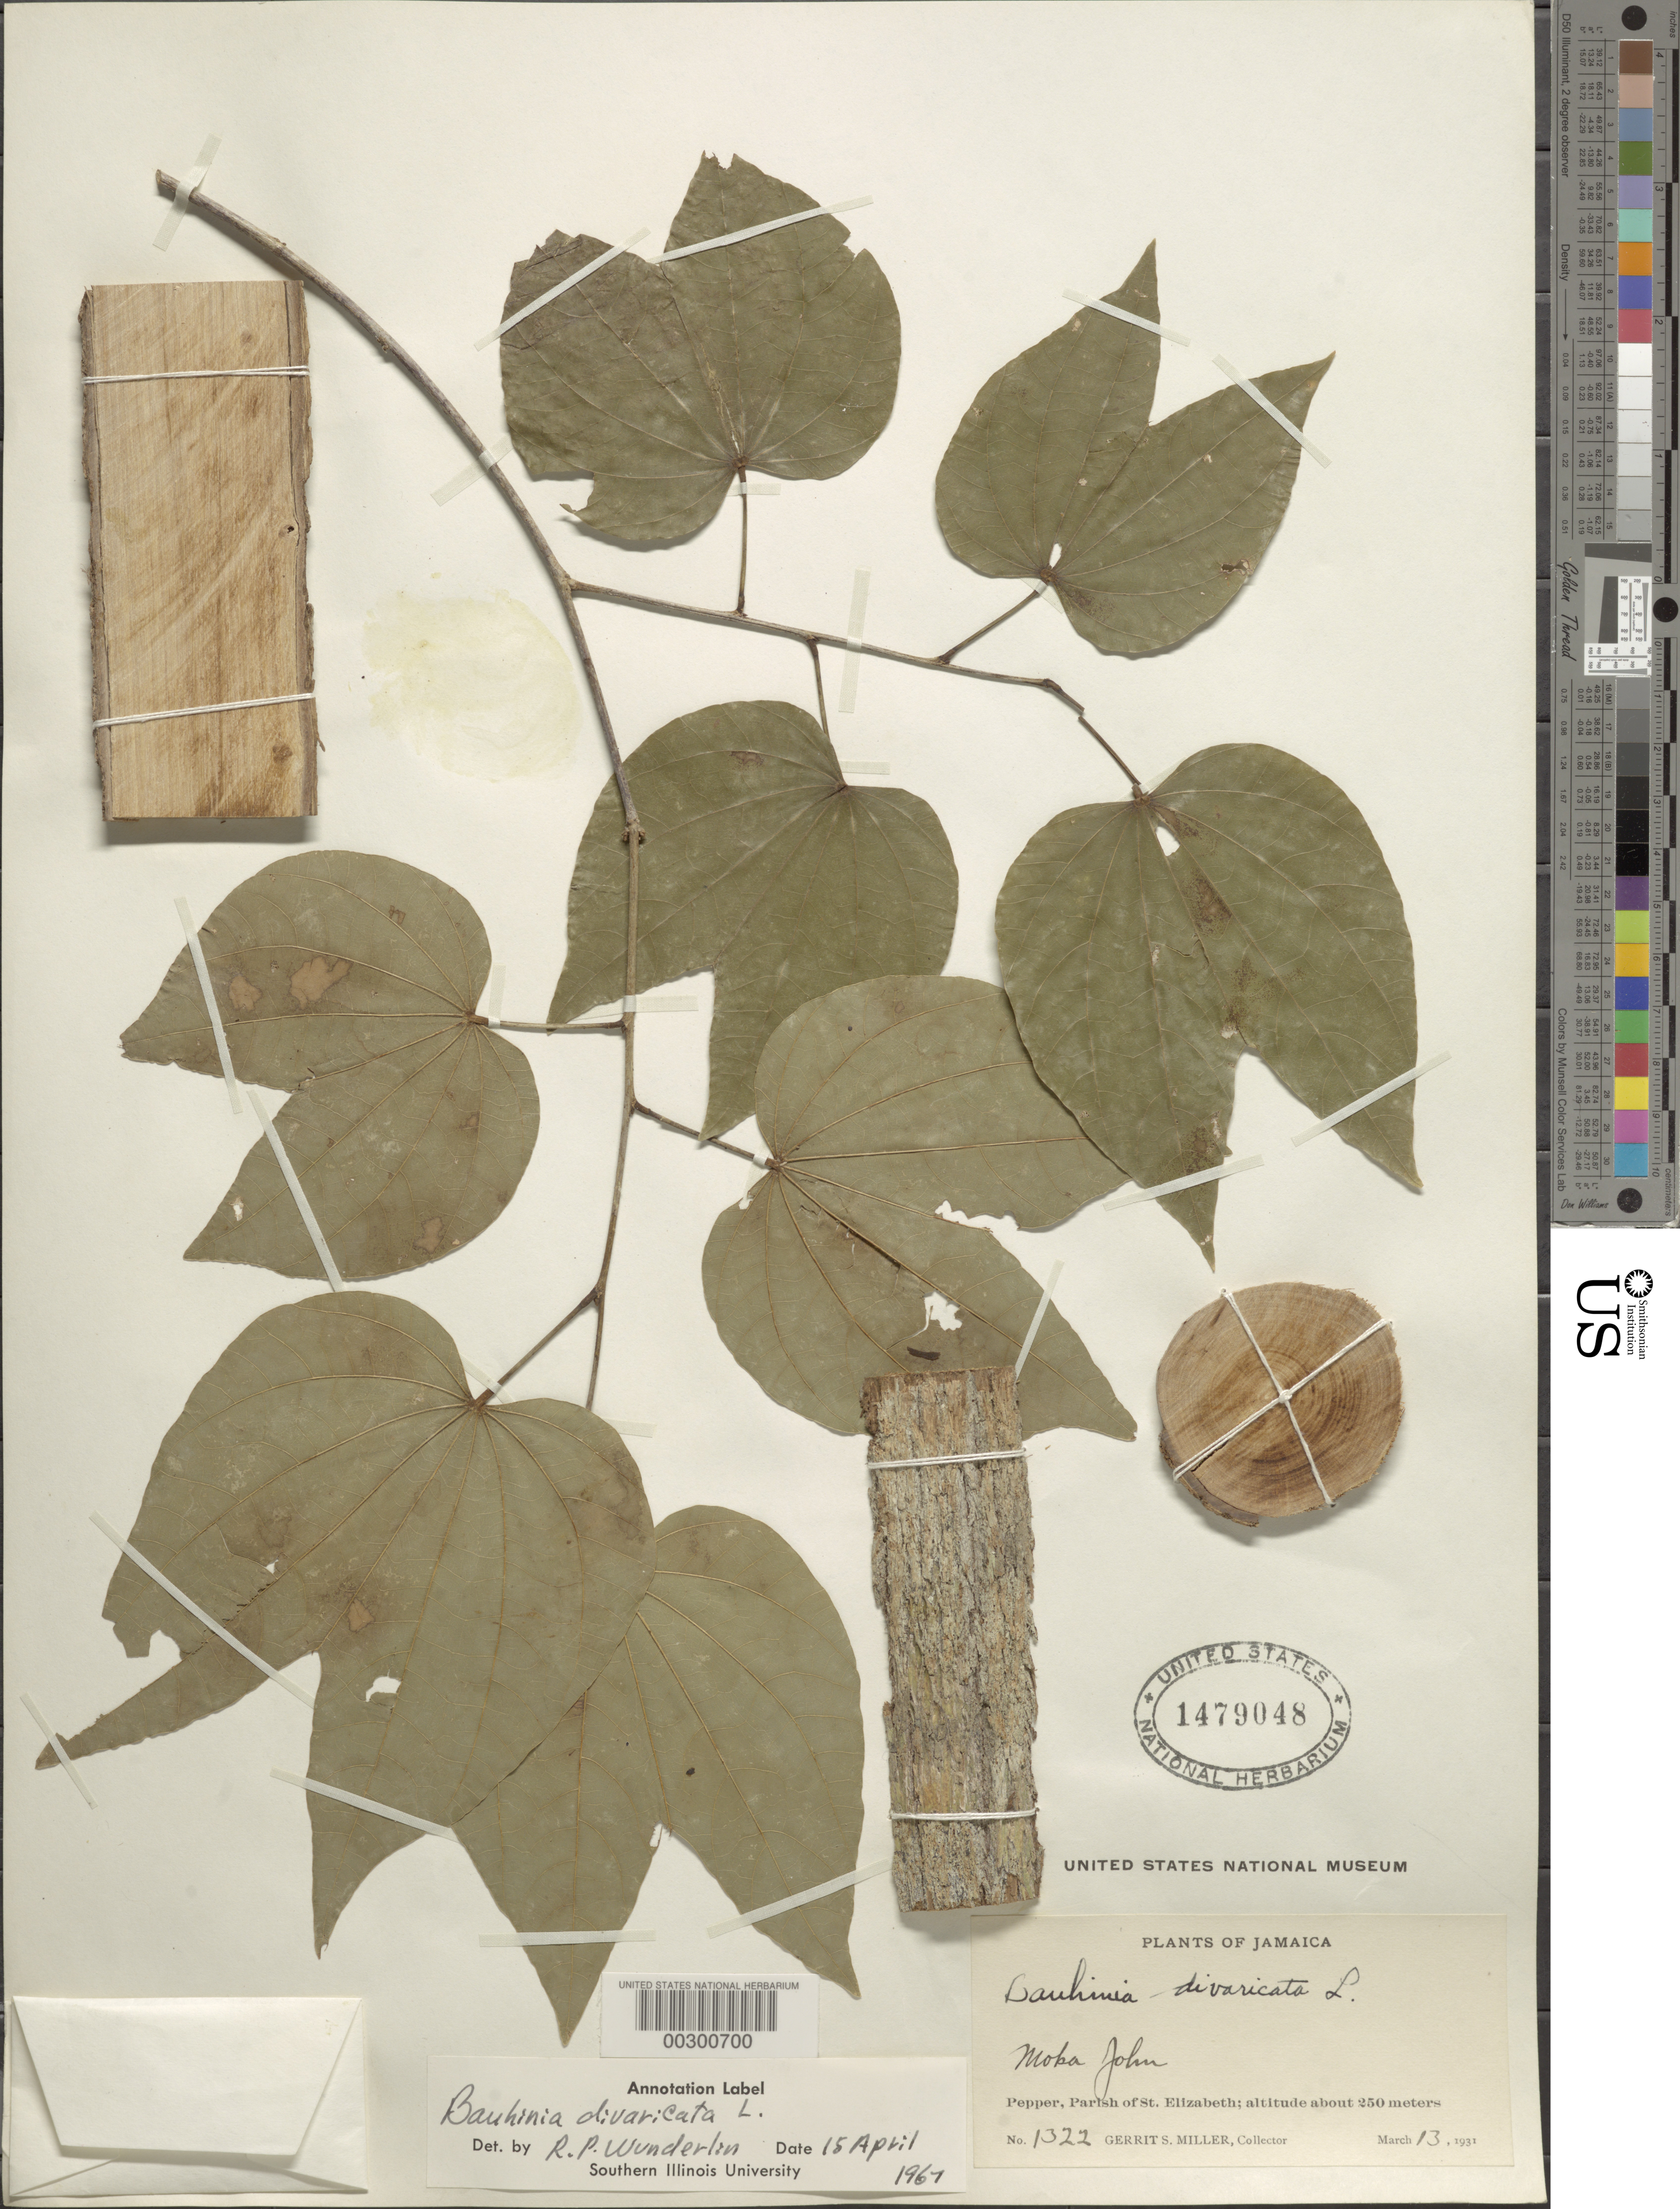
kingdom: Plantae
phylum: Tracheophyta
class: Magnoliopsida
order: Fabales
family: Fabaceae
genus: Bauhinia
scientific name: Bauhinia divaricata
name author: L.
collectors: G. S. Miller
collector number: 1322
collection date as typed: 13 Mar 1931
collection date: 1931-03-13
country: Jamaica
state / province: Saint Elizabeth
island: Greater Antilles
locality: Pepper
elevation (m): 250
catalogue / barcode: US 1479048